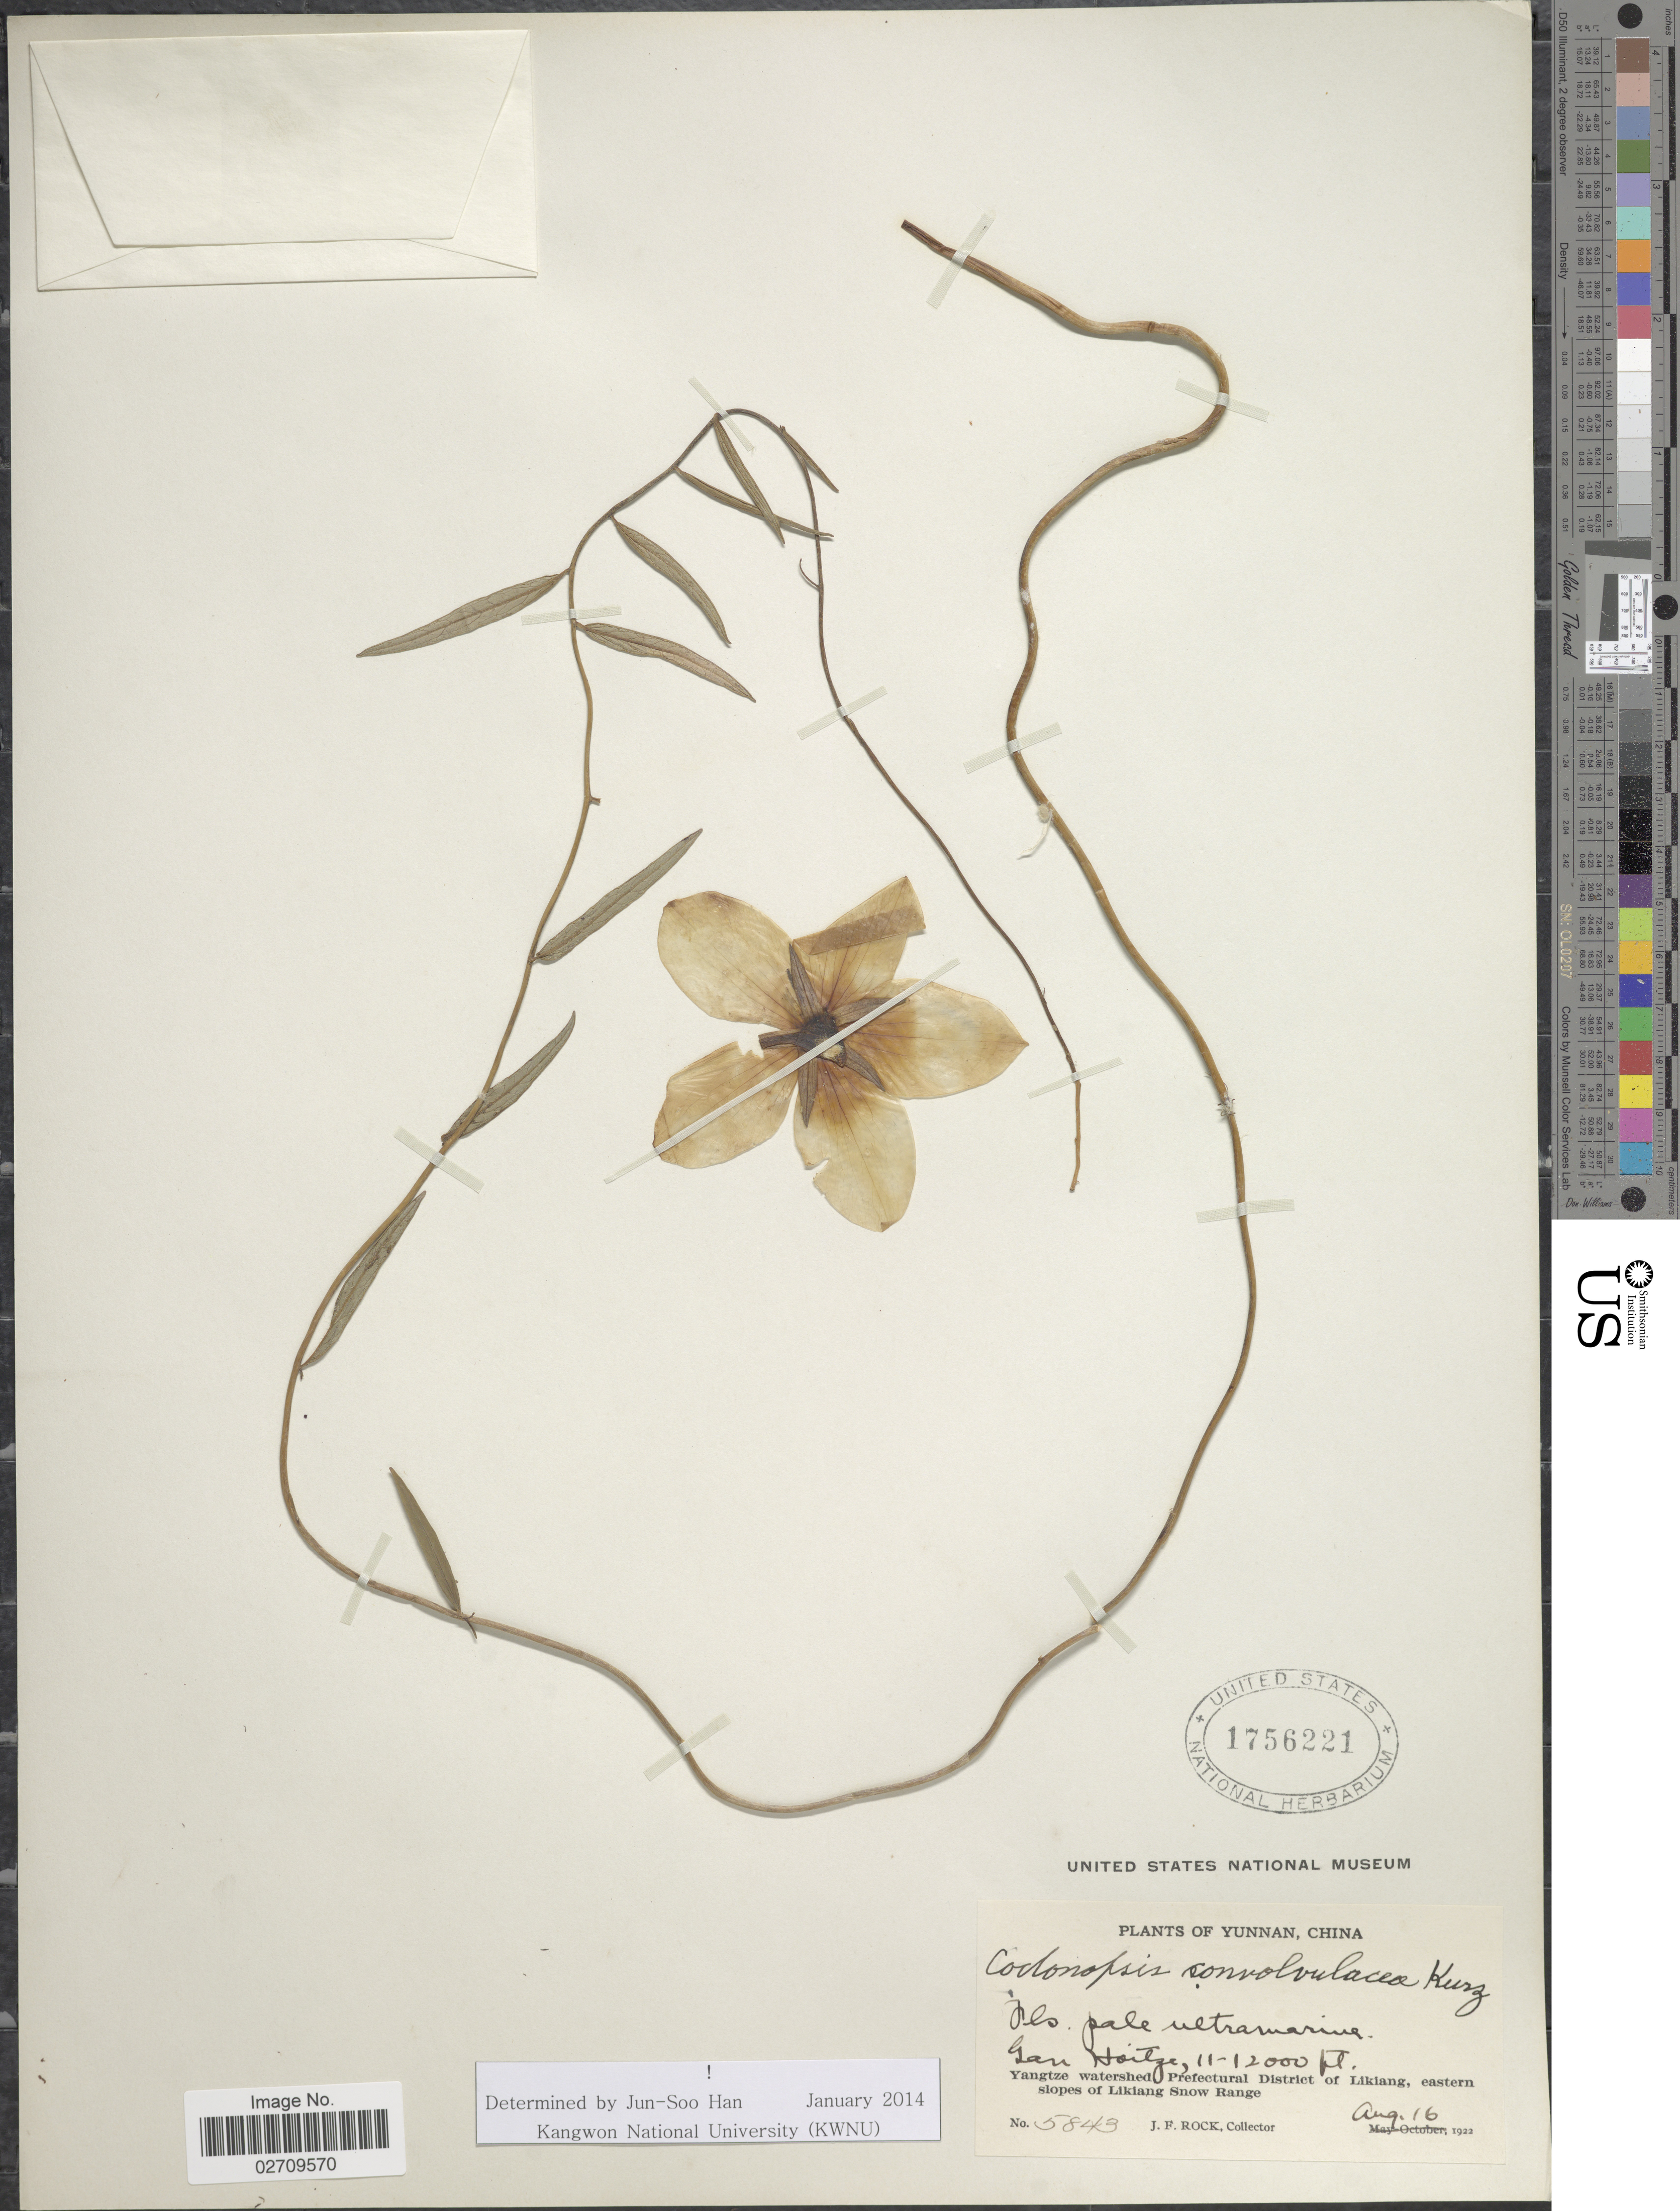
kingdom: Plantae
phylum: Tracheophyta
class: Magnoliopsida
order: Asterales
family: Campanulaceae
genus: Codonopsis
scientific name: Codonopsis convolvulacea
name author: Kurz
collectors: J. F. Rock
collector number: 5843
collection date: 1922-08-16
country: China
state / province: Yunnan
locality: Gau Haitze, Yangtze watershed, Prefectural District of Likiang, eastern slopes of Likiang Snow Range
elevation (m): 3353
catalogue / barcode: US 1756221